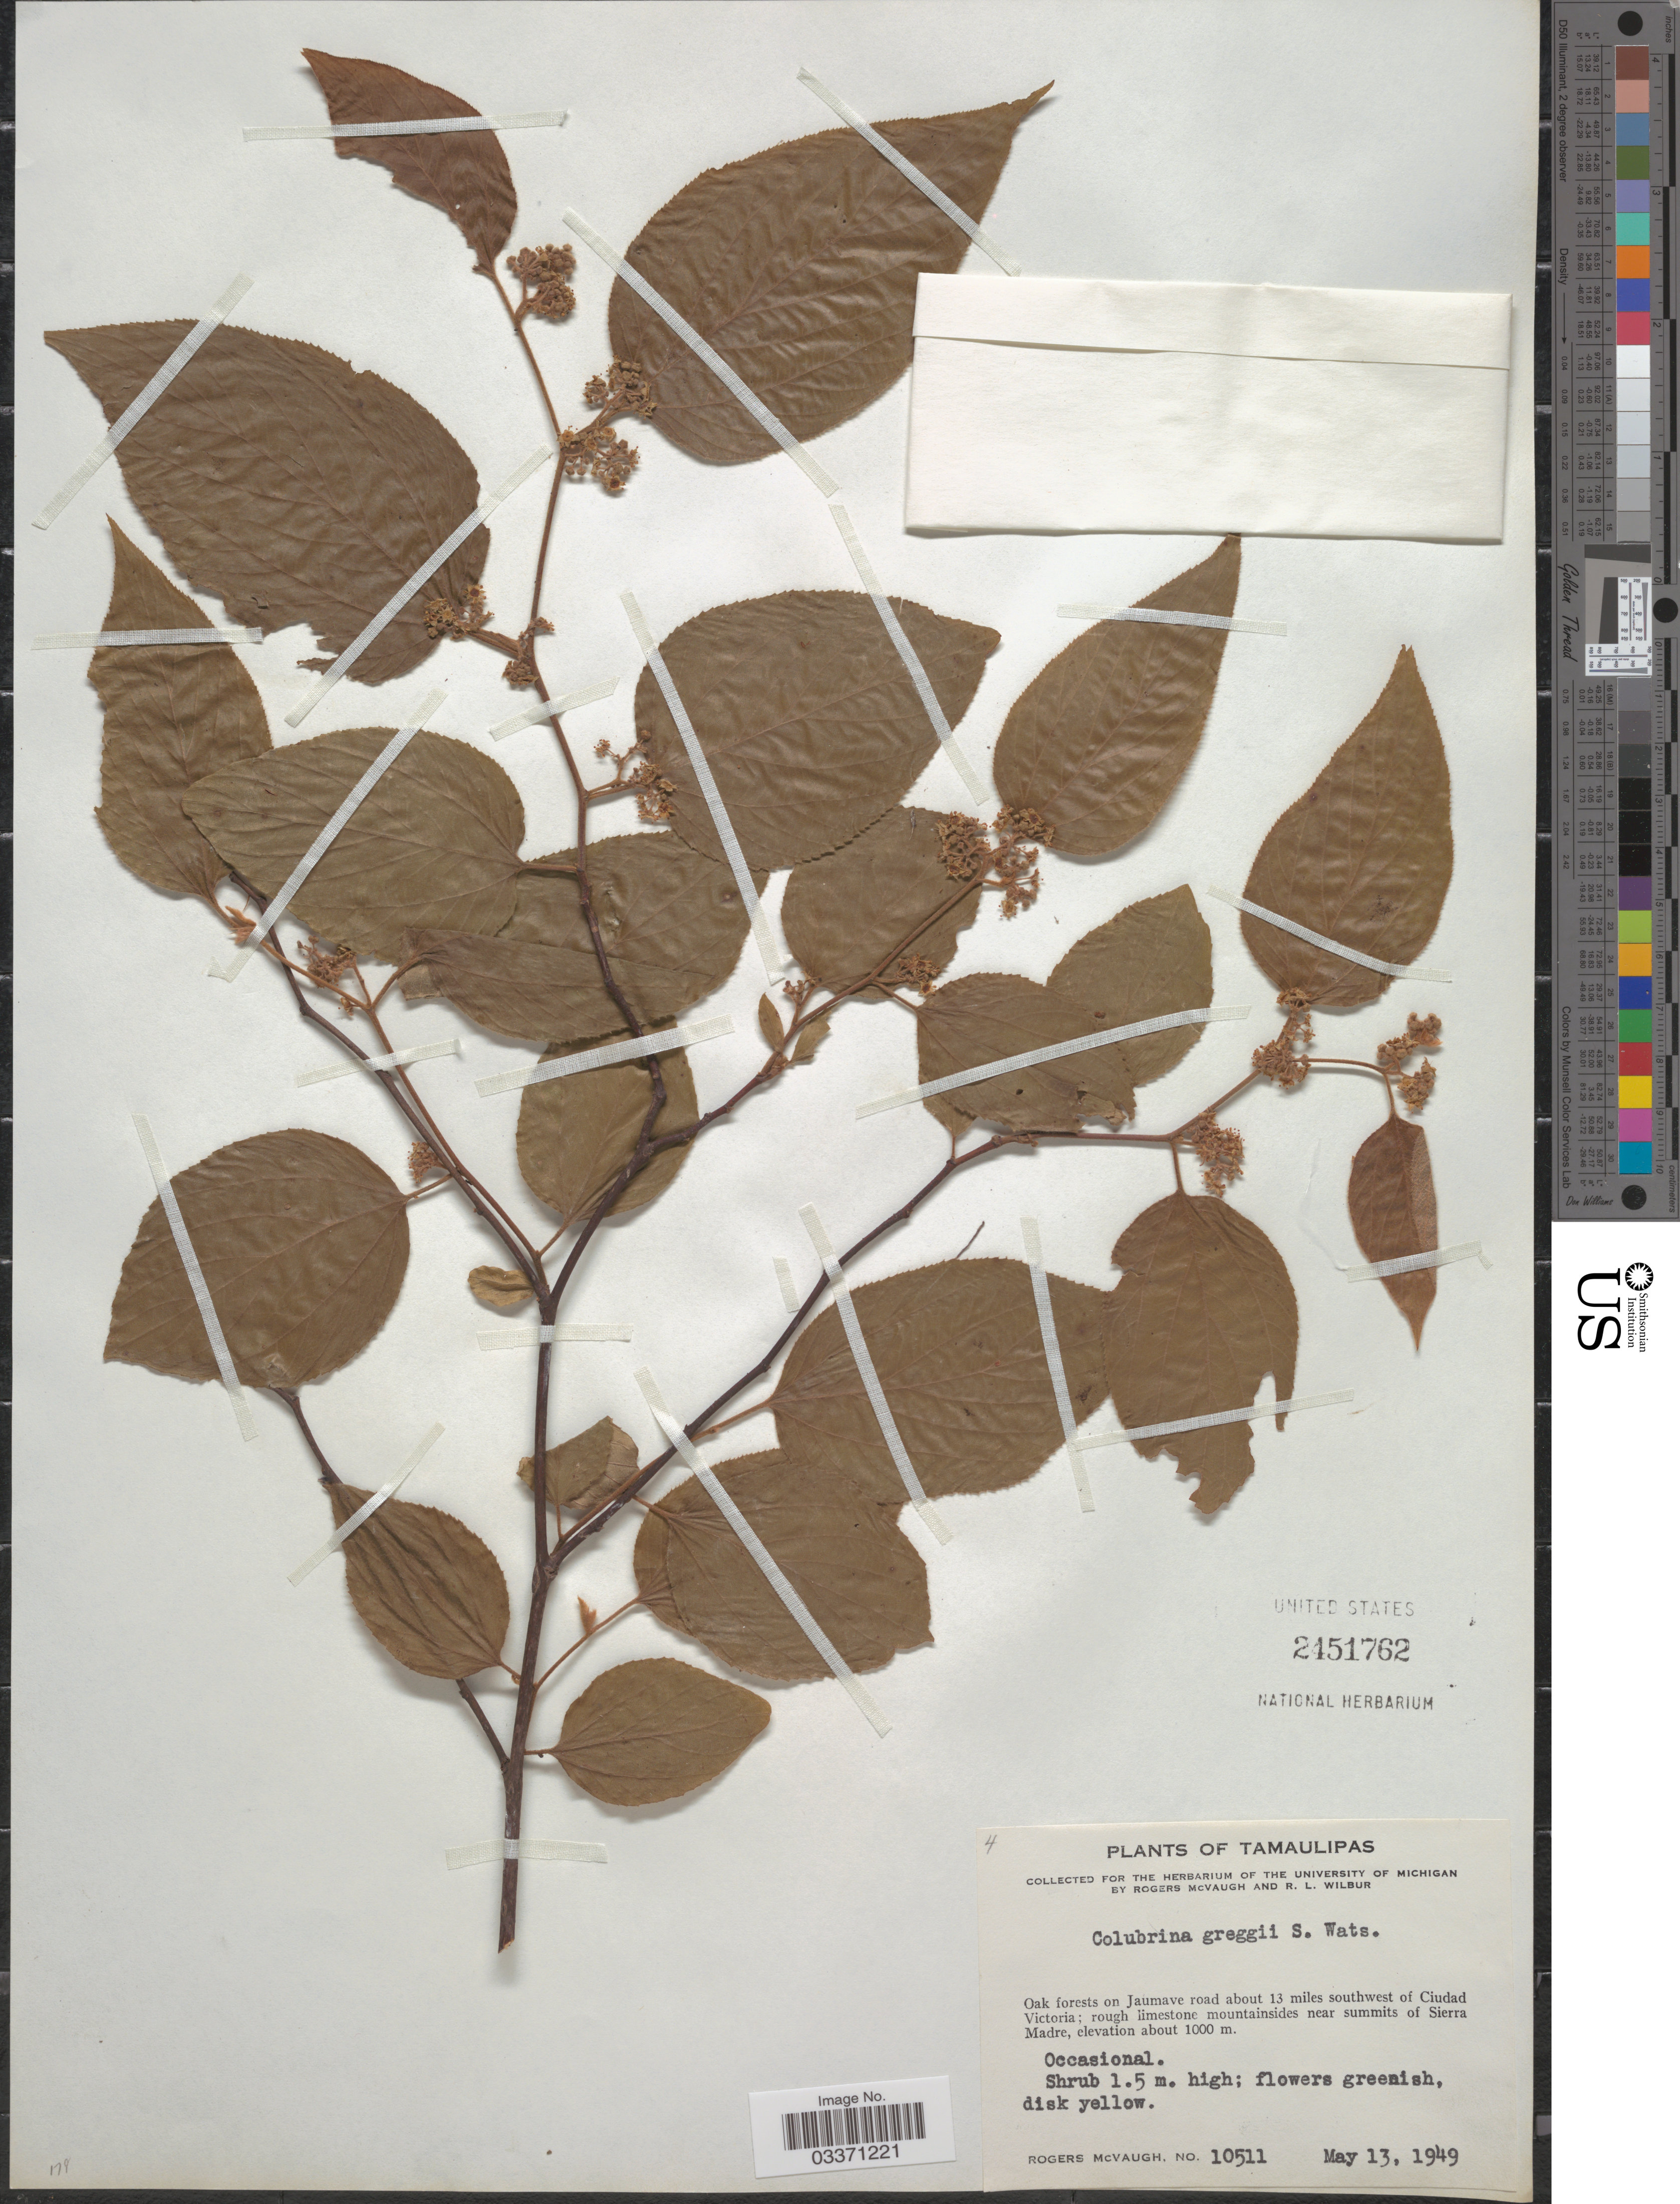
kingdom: Plantae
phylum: Tracheophyta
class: Magnoliopsida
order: Rosales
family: Rhamnaceae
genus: Colubrina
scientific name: Colubrina greggii var. greggii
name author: S. Watson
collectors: R. McVaugh & R. L. Wilbur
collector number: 10511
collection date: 1949-05-13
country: Mexico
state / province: Tamaulipas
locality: Oak forest on Jaumave road about 13 miles southwest of Ciudad Victoria; rough limestone mountainsides near summits of Sierra Madre.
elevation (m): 1000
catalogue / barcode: US 2451762